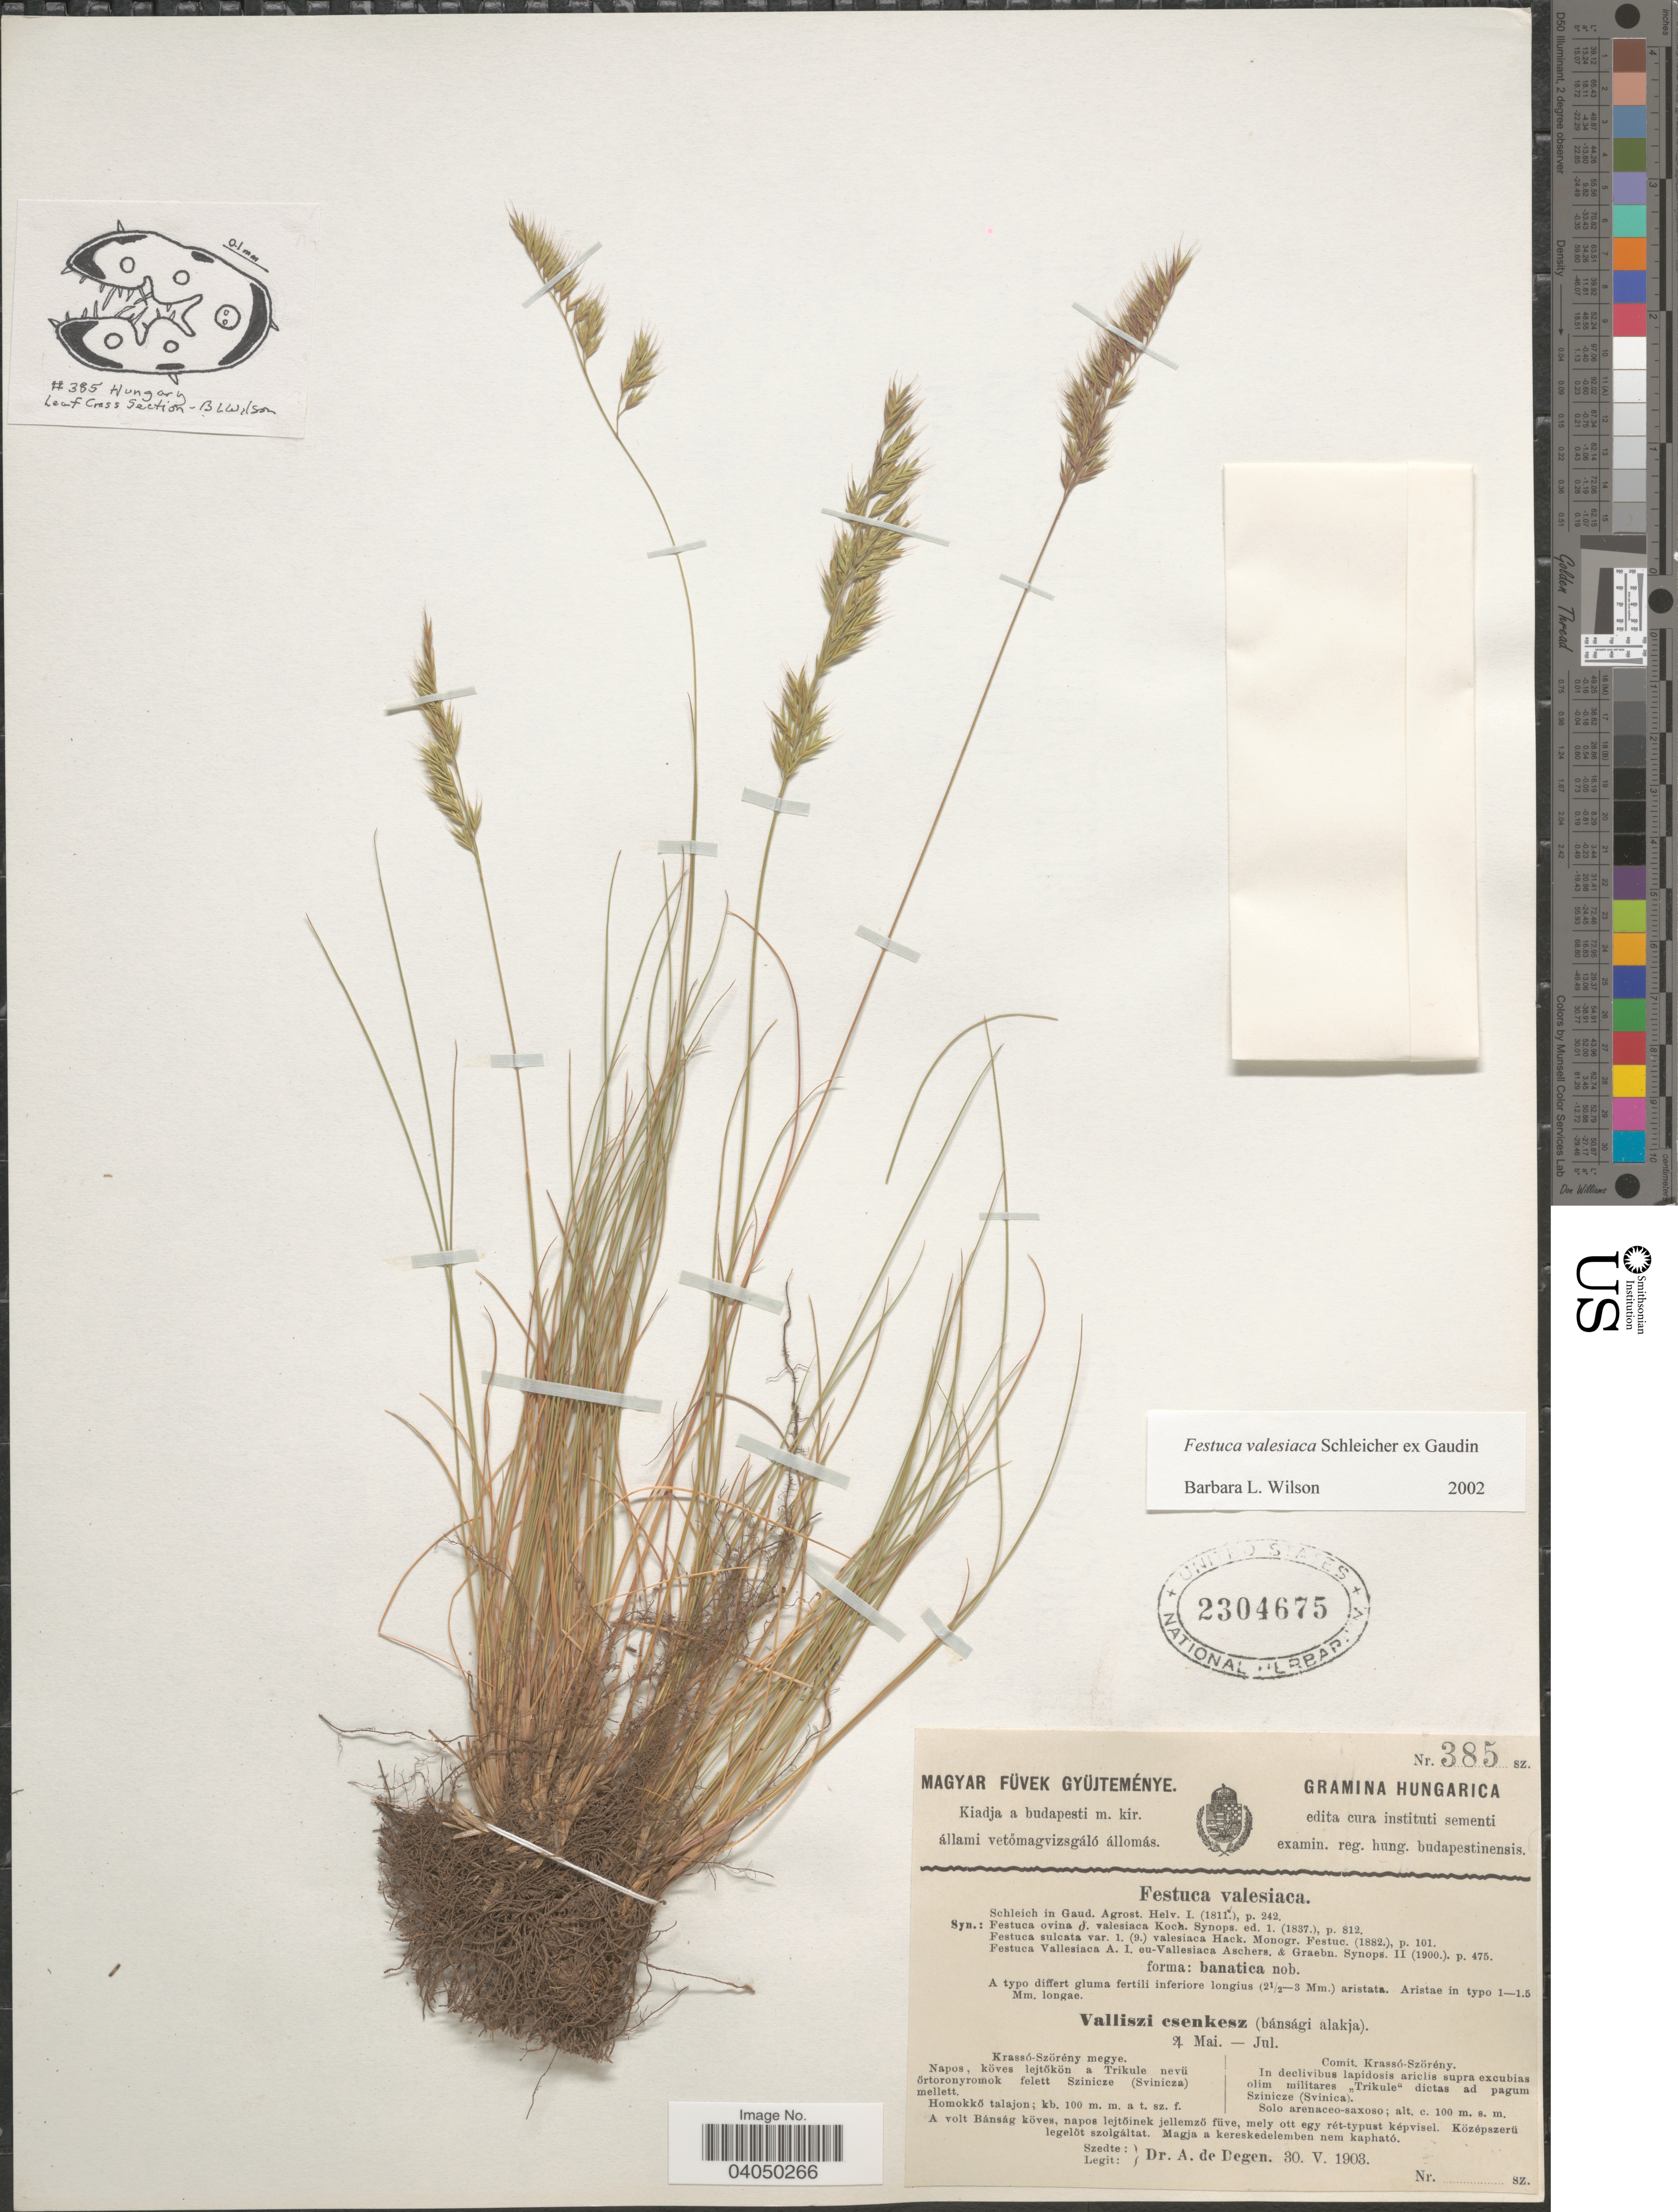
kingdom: Plantae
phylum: Tracheophyta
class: Liliopsida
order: Poales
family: Poaceae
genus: Festuca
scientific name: Festuca valesiaca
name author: Schleich. ex Gaudin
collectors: A. Degen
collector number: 385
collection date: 1903-05-30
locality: Comit. Krassó-Szörény. In declivibus lapidosis ariclis supra excubias olim militares "Trikule" dictas ad pagum Szinicze (Svinica).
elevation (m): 100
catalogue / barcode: US 2304675